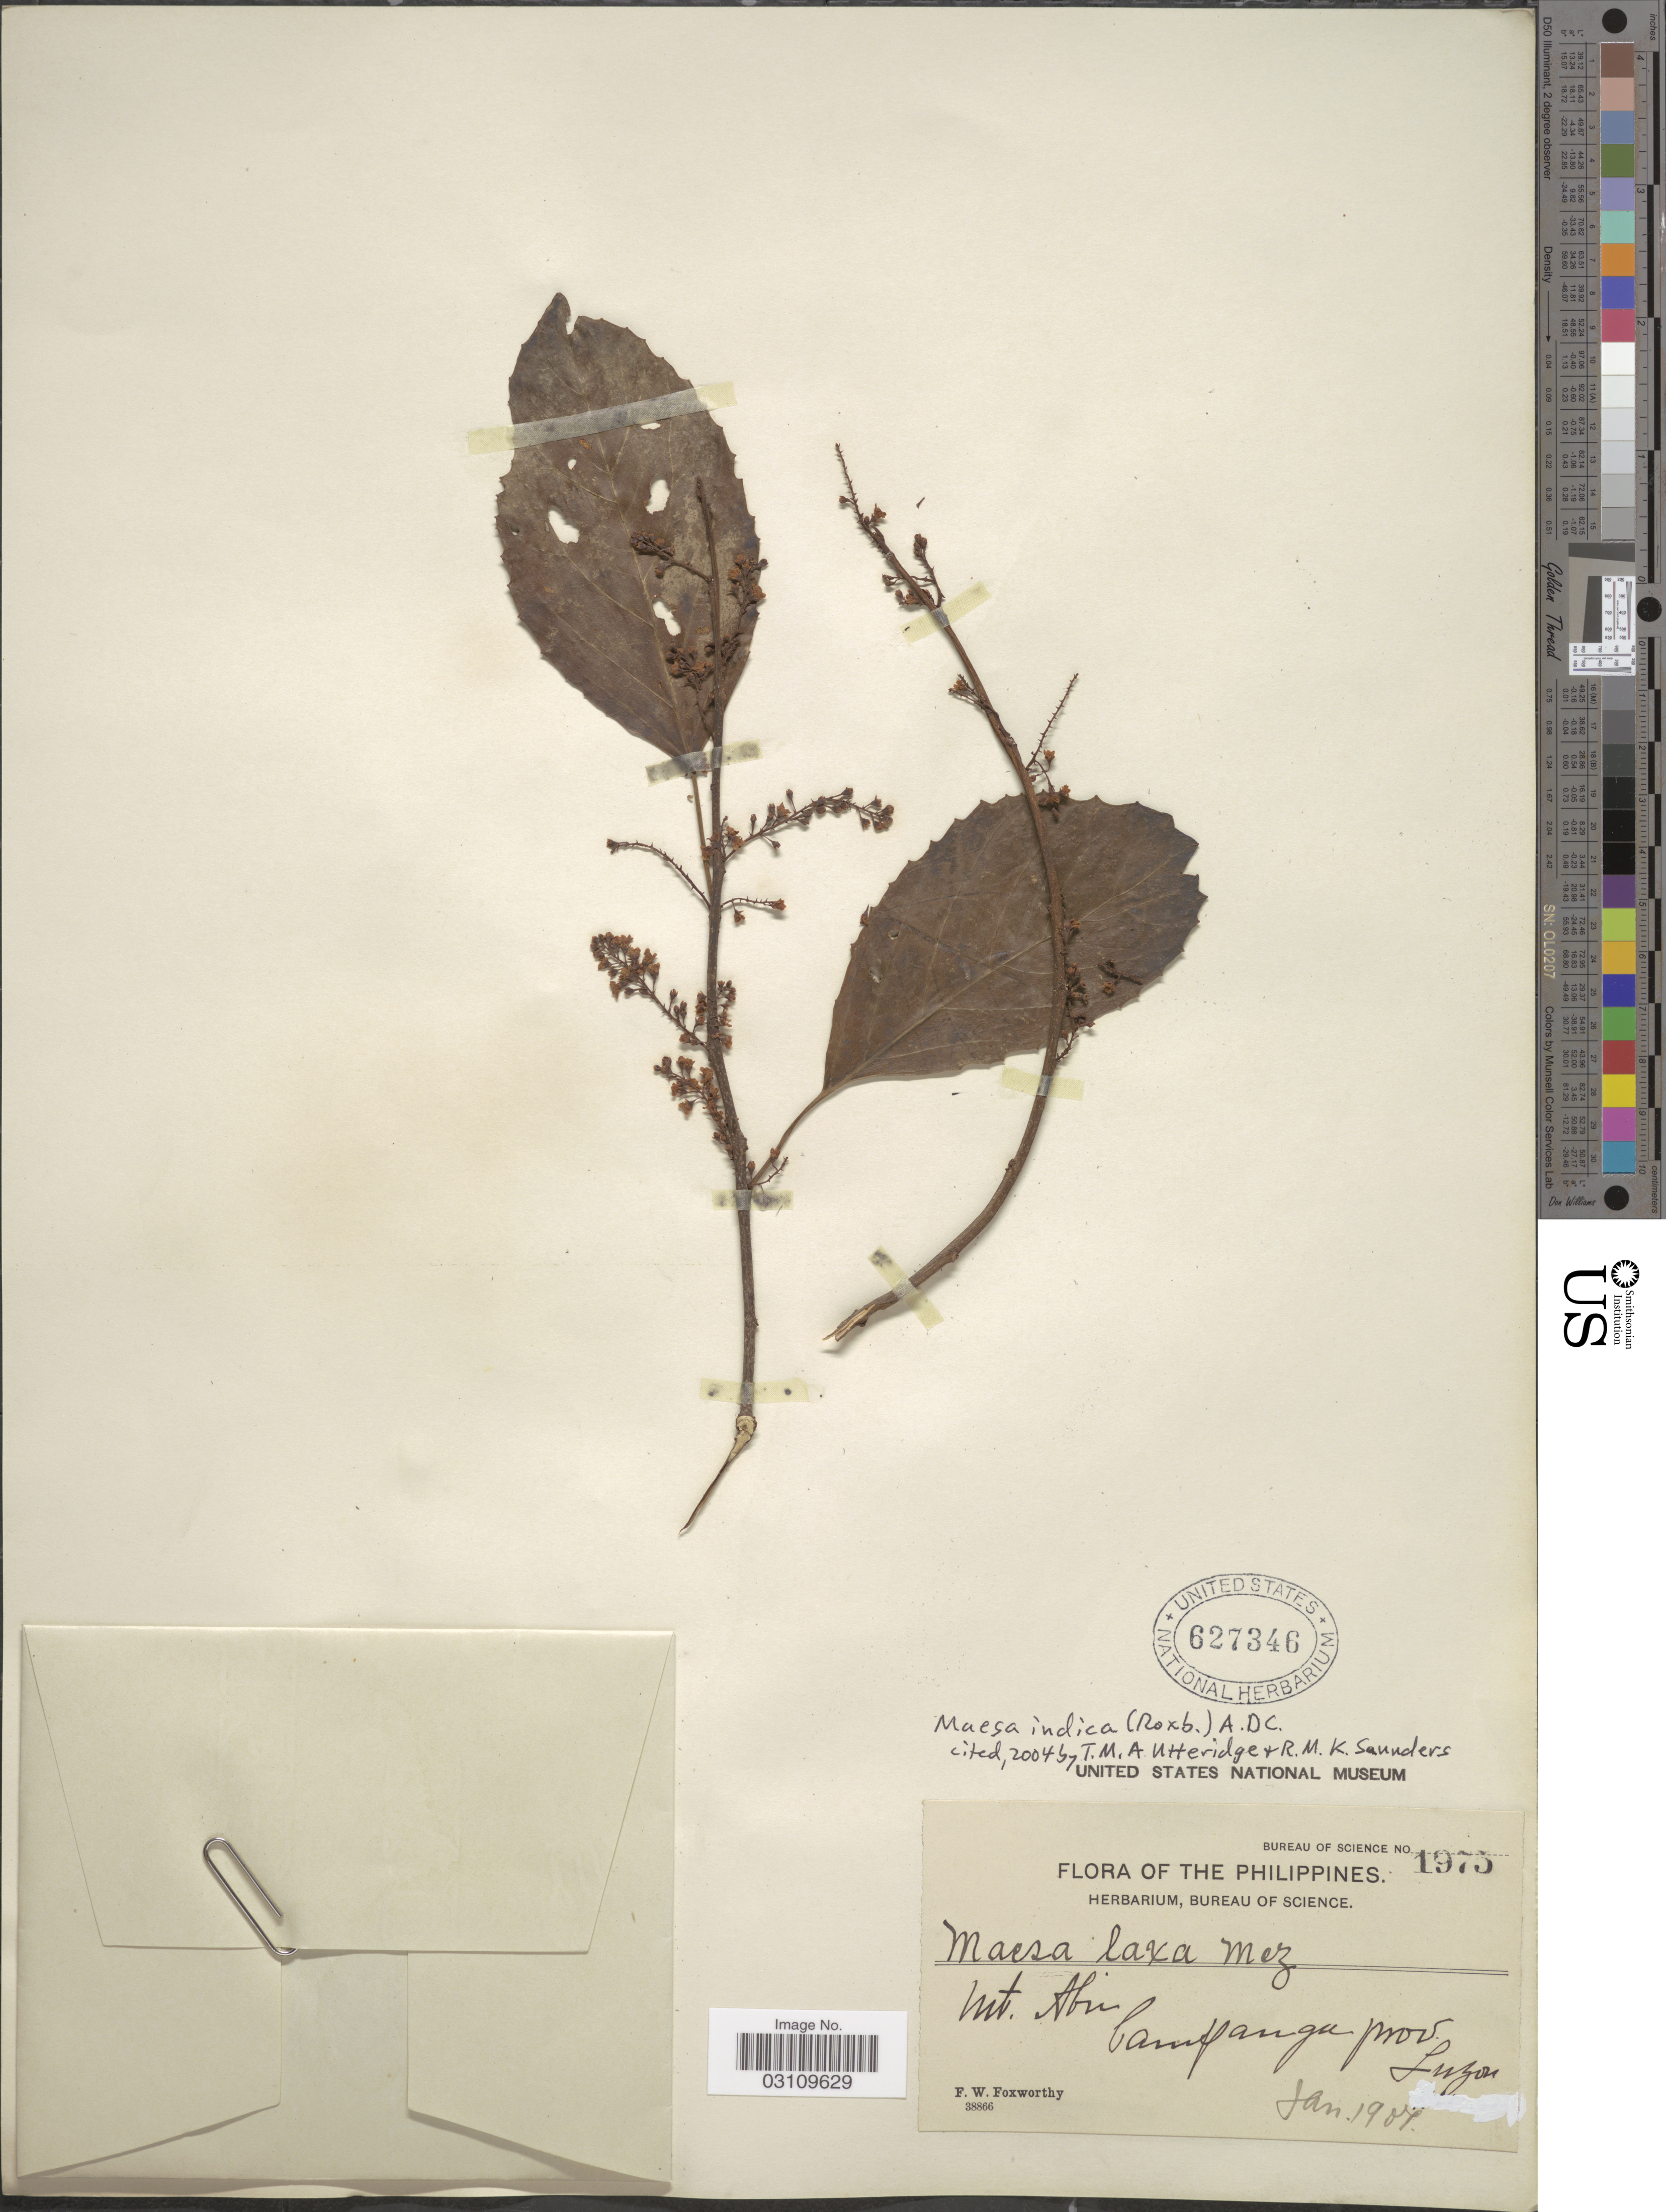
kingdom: Plantae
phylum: Tracheophyta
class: Magnoliopsida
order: Ericales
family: Primulaceae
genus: Maesa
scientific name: Maesa indica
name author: (Roxb.) A. DC.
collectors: F. W. Foxworthy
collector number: Bureau of Science 1975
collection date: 1907-01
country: Philippines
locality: Mt. Abu, Pampanga prov., Luzon.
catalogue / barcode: US 627346